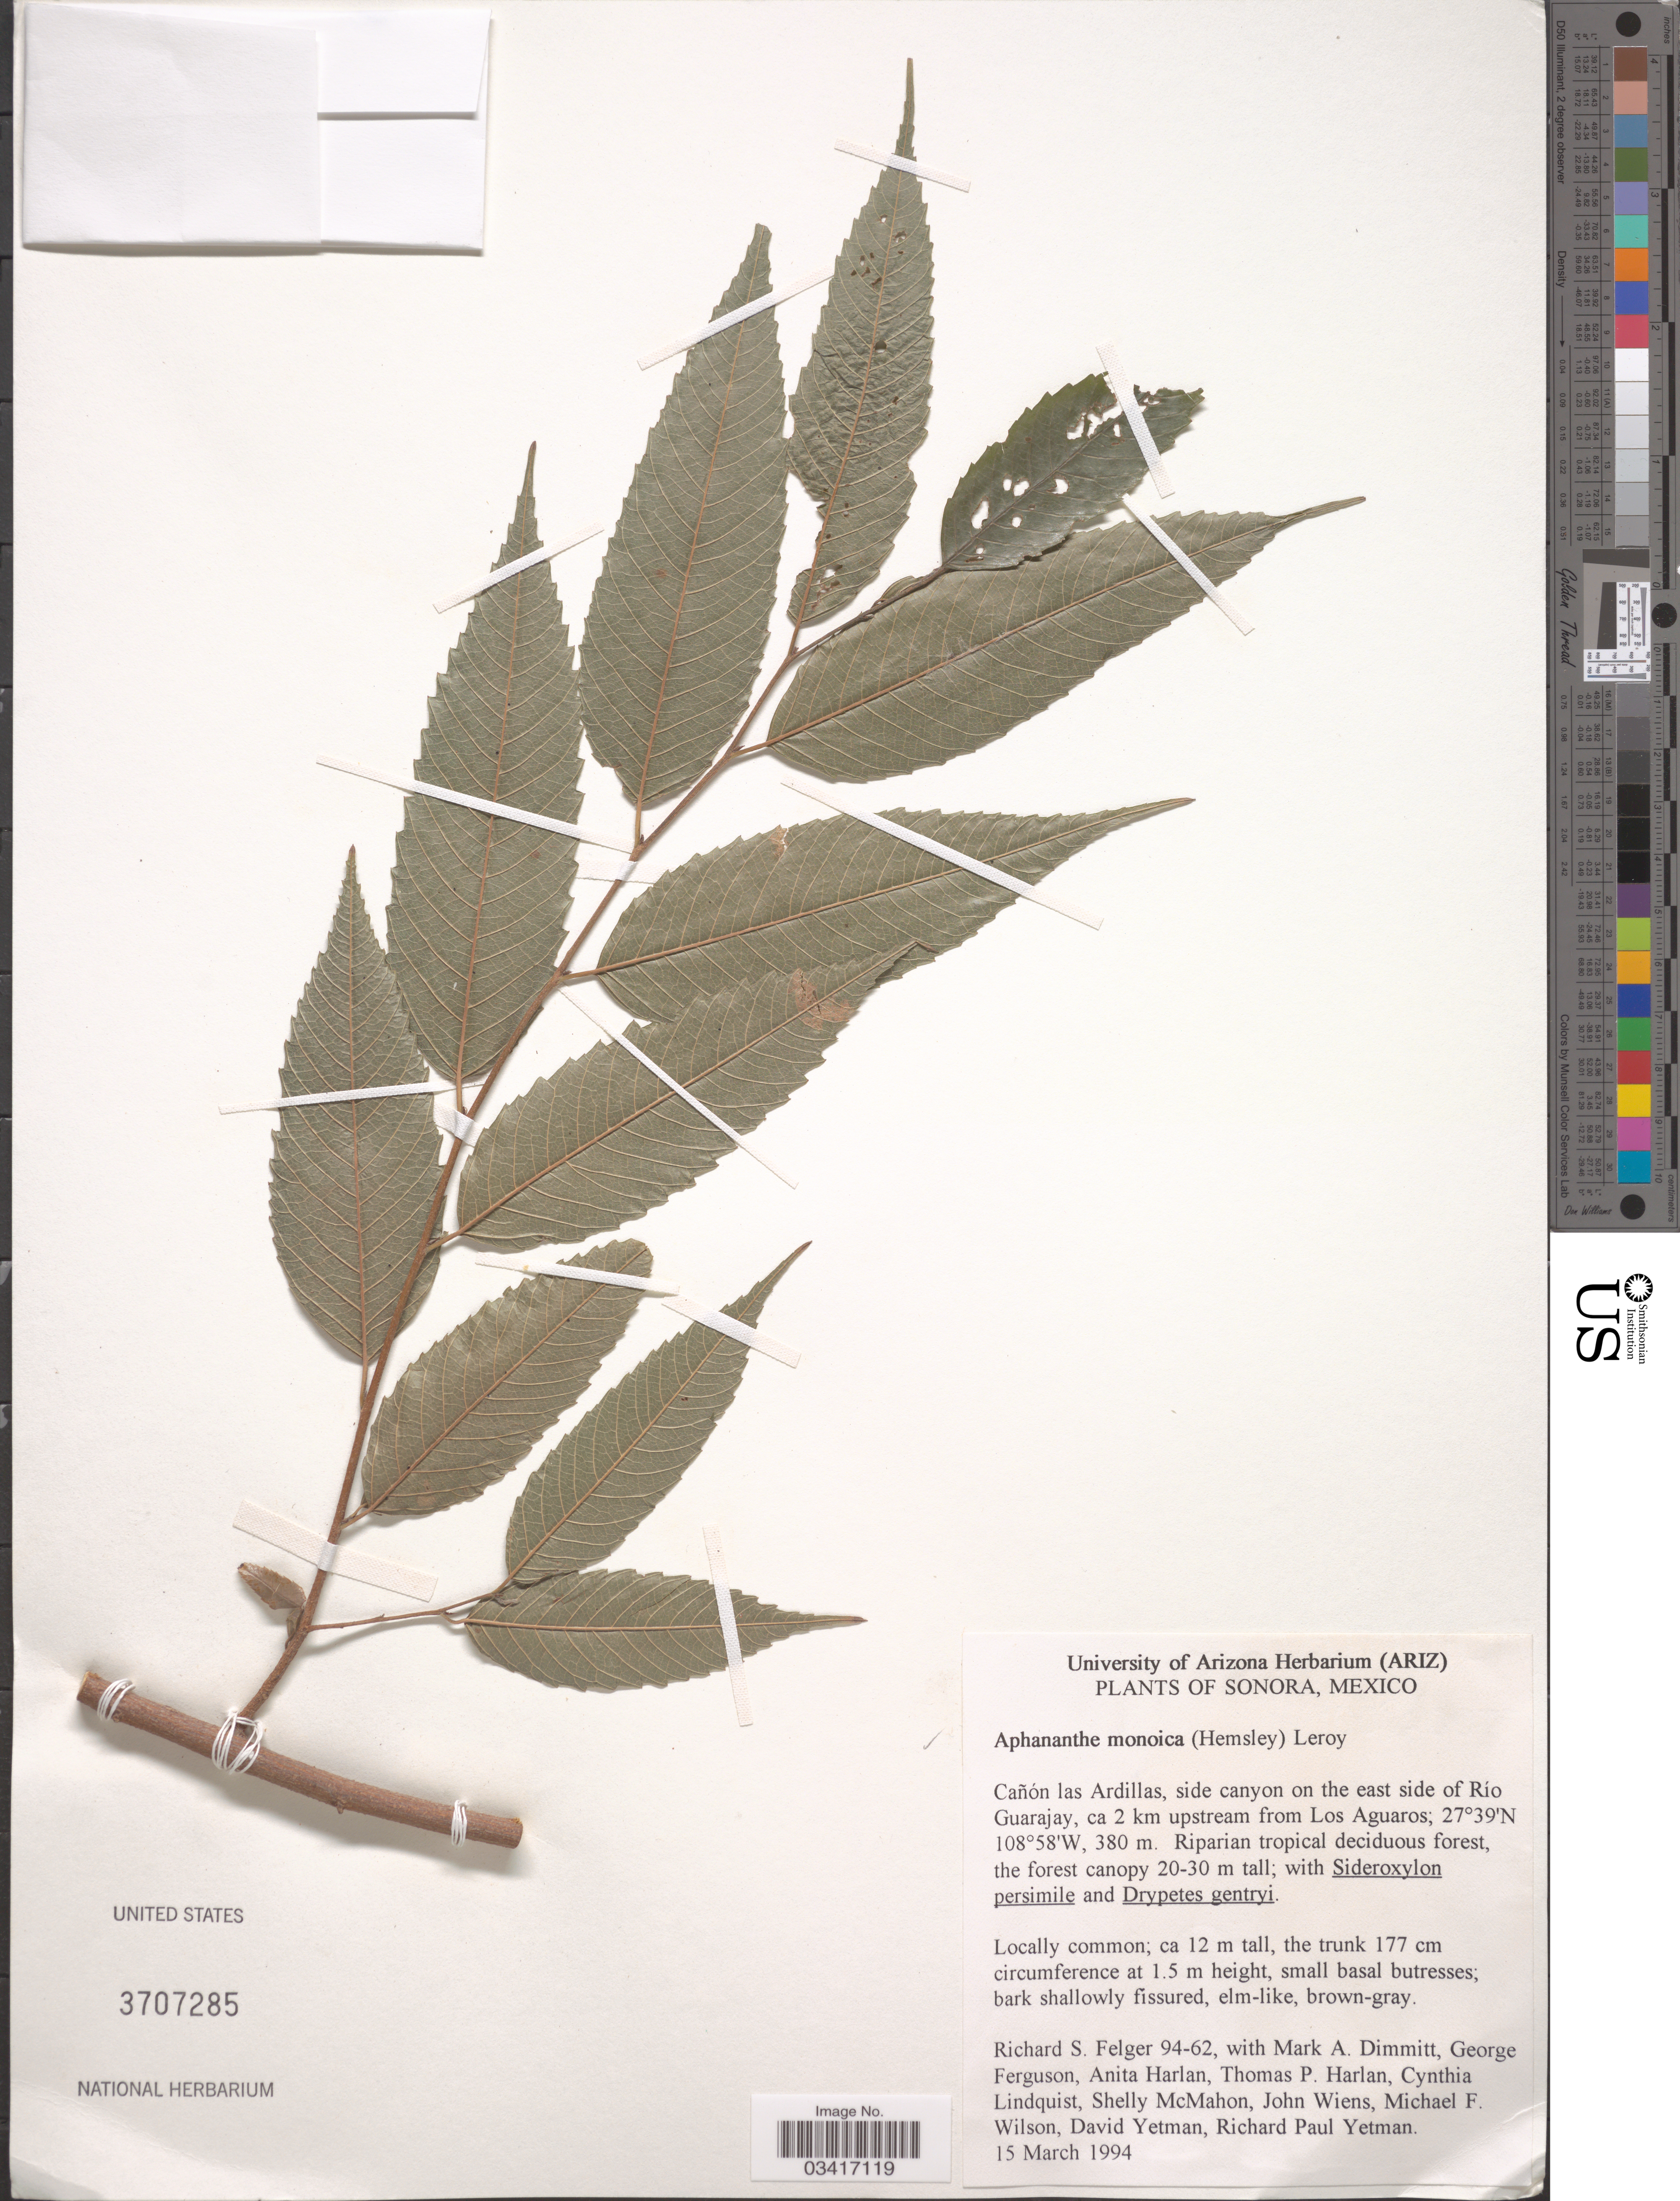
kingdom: Plantae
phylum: Tracheophyta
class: Magnoliopsida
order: Rosales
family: Cannabaceae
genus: Aphananthe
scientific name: Aphananthe monoica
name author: (Hemsl.) J.-F. Leroy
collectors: R. S. Felger, M. Dimmitt, G. Ferguson, A. Harlan & et al.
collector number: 94-62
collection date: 1994-03-15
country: Mexico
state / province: Sonora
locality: Cañón las Ardillas, side canyon on the east side of Río Guarajay, ca 2 km upstream from Los Aguaros.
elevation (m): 380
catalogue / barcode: US 3707285